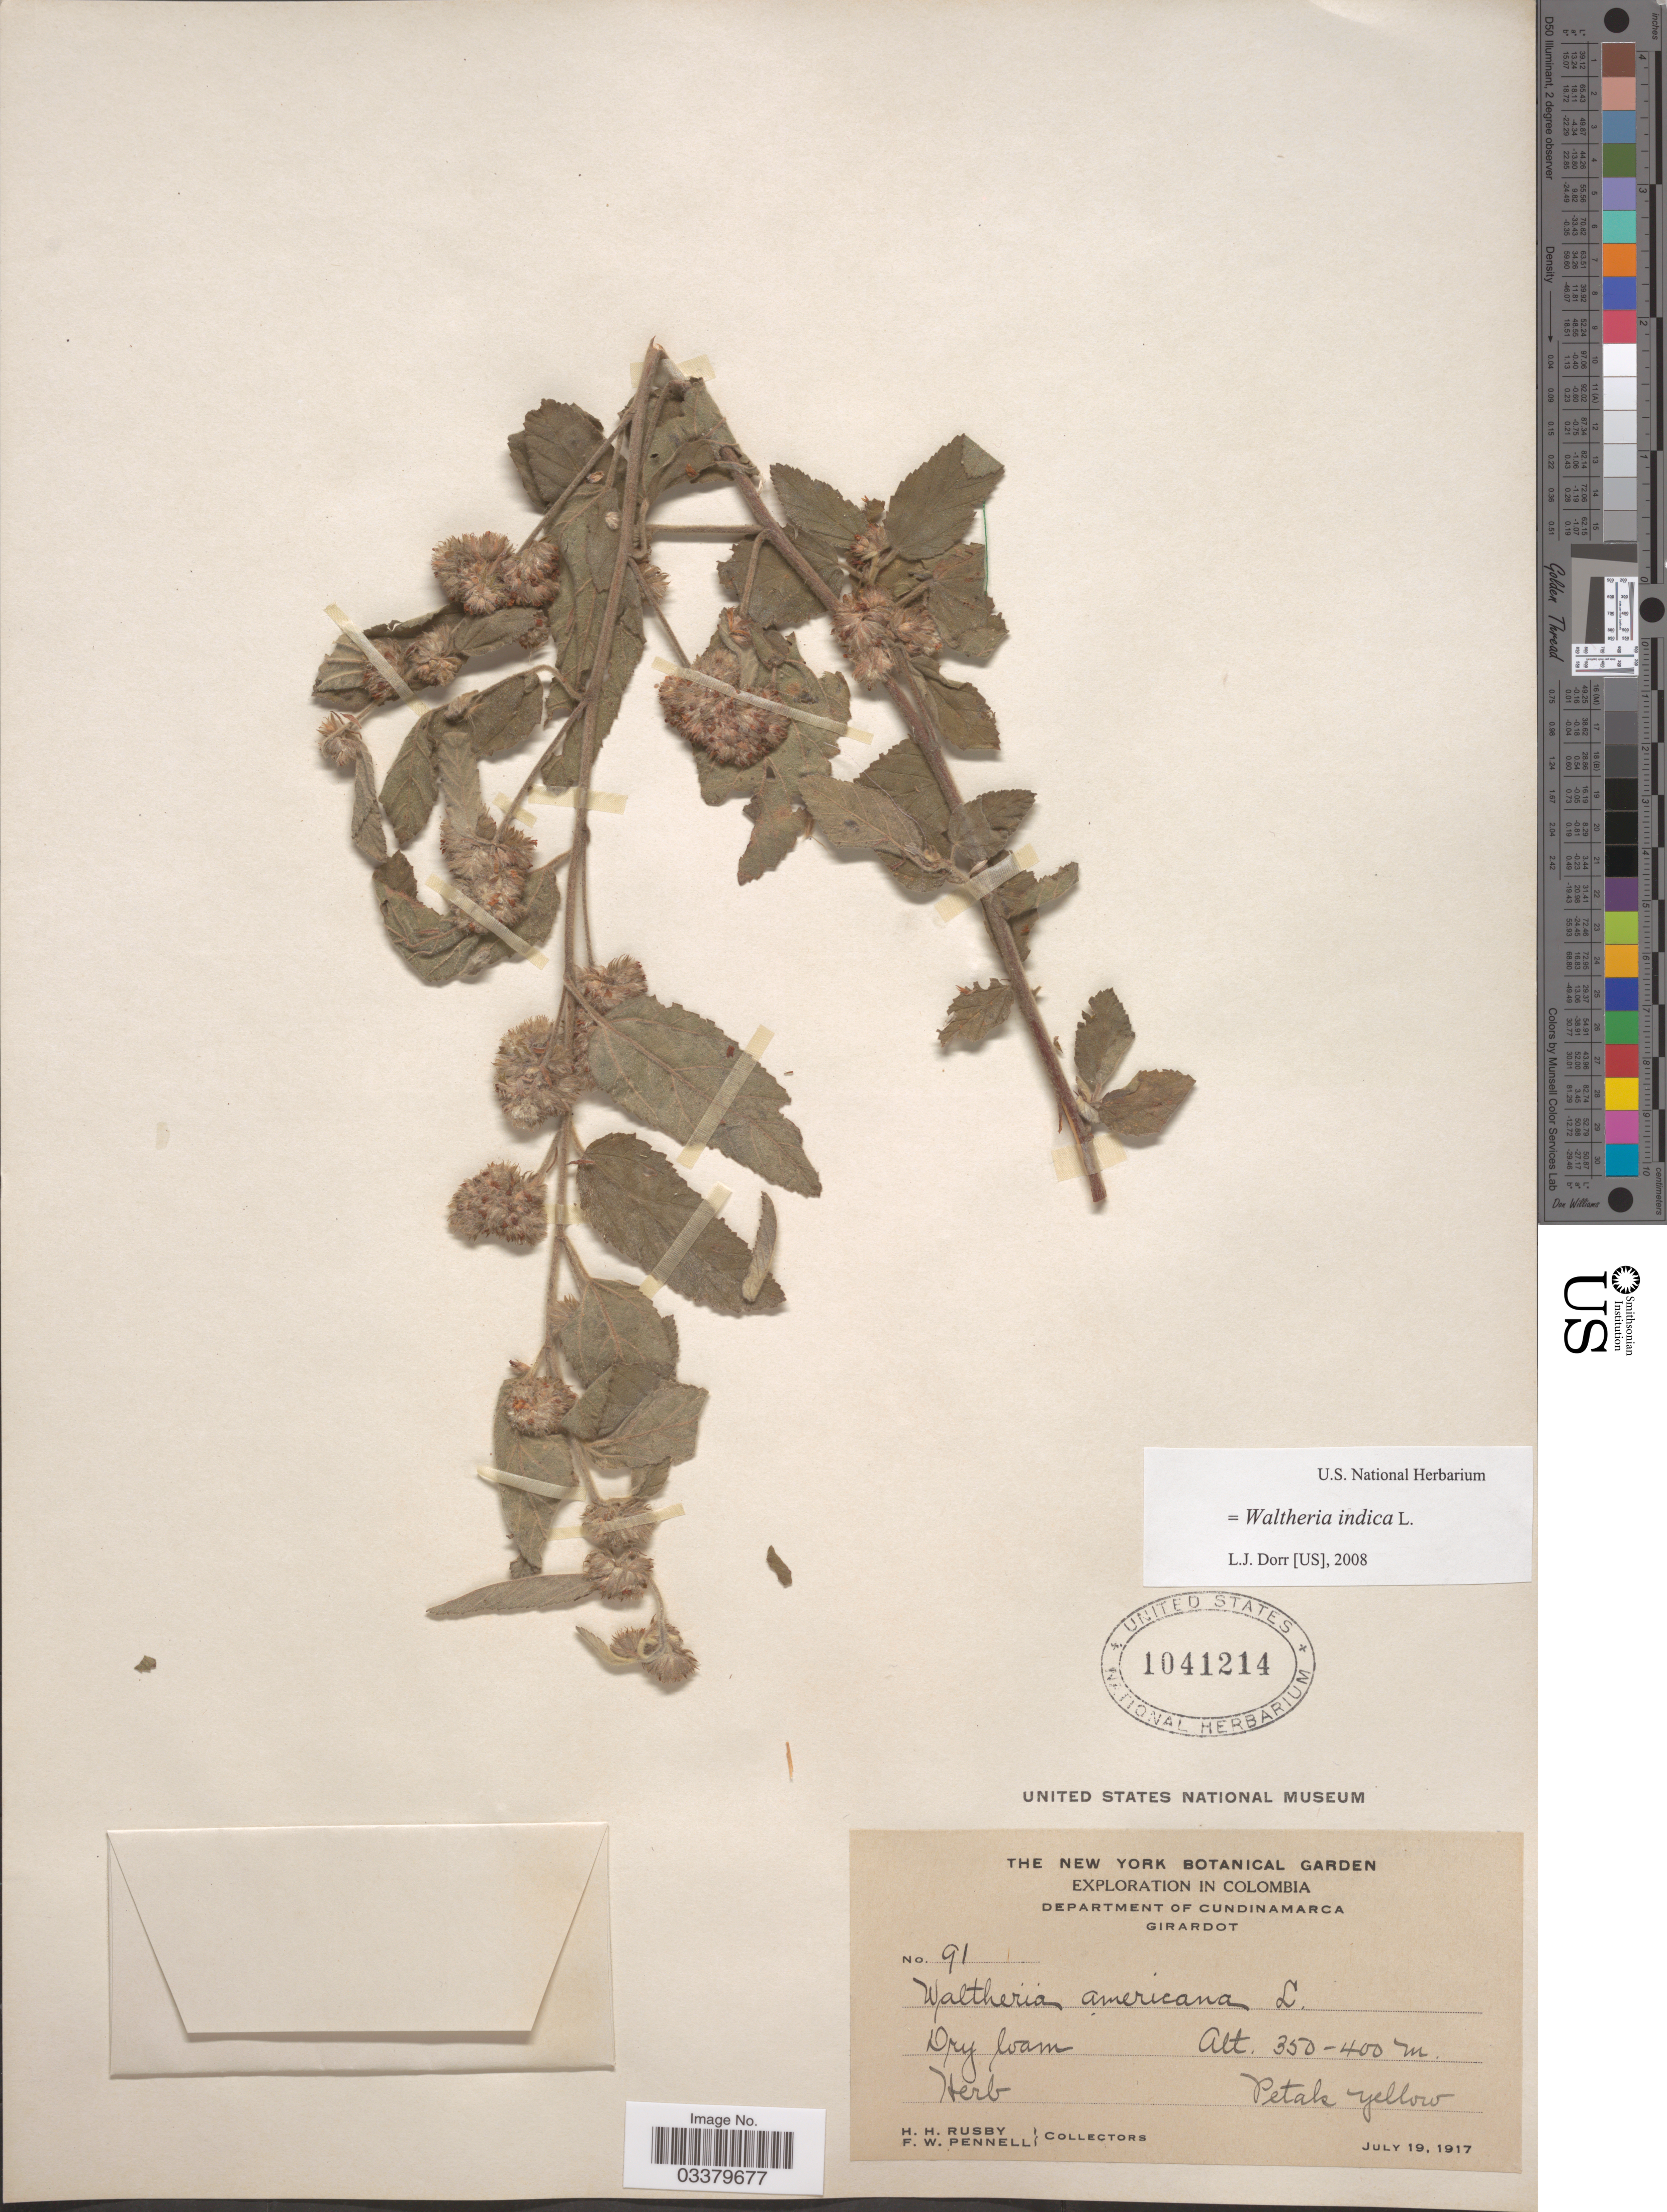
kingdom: Plantae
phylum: Tracheophyta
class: Magnoliopsida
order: Malvales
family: Malvaceae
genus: Waltheria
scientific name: Waltheria indica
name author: L.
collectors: H. H. Rusby & F. W. Pennell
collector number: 91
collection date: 1917-07-19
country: Colombia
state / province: Cundinamarca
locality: Department of Cundinamarca. Girardot.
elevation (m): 350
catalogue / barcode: US 1041214